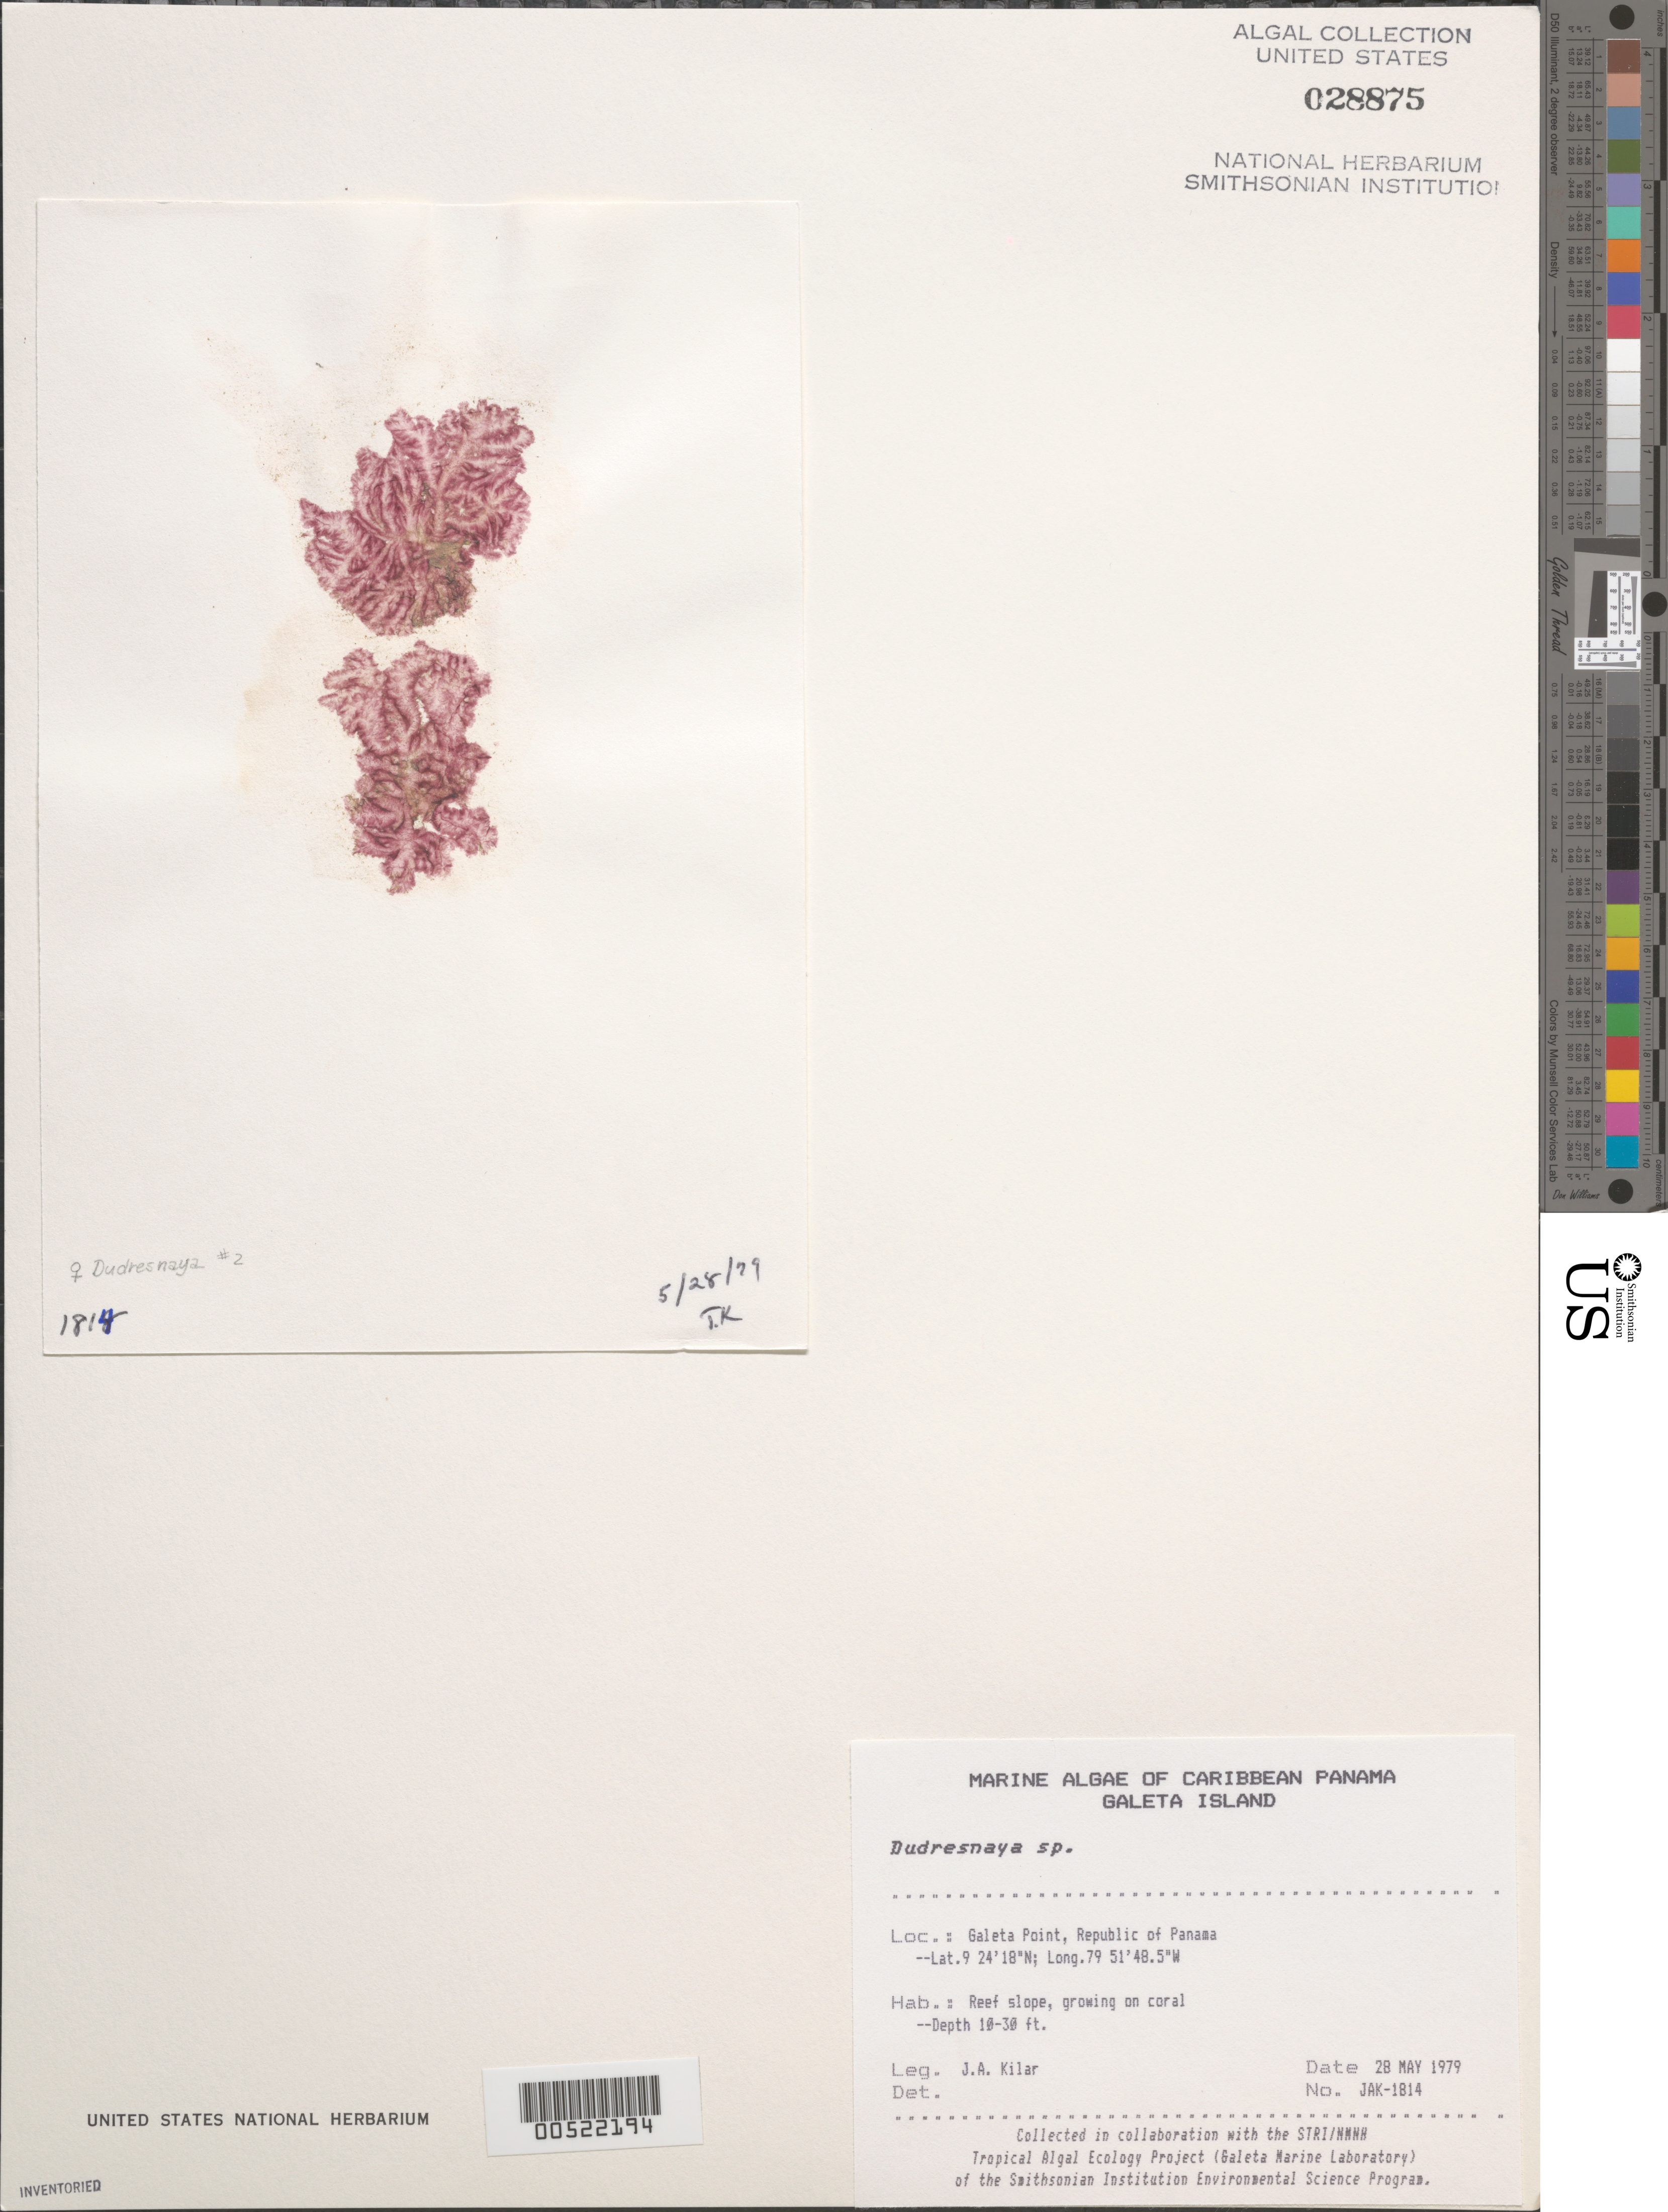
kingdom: Plantae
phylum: Rhodophyta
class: Florideophyceae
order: Gigartinales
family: Dumontiaceae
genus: Dudresnaya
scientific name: Dudresnaya sp.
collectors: J. A. Kilar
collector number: JAK-1814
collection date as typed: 28 May 1979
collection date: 1979-05-28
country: Panama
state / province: Colón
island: Galeta Island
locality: Galeta Point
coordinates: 9 24' 18" N, 79 51' 48.5" W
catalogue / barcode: US 28875